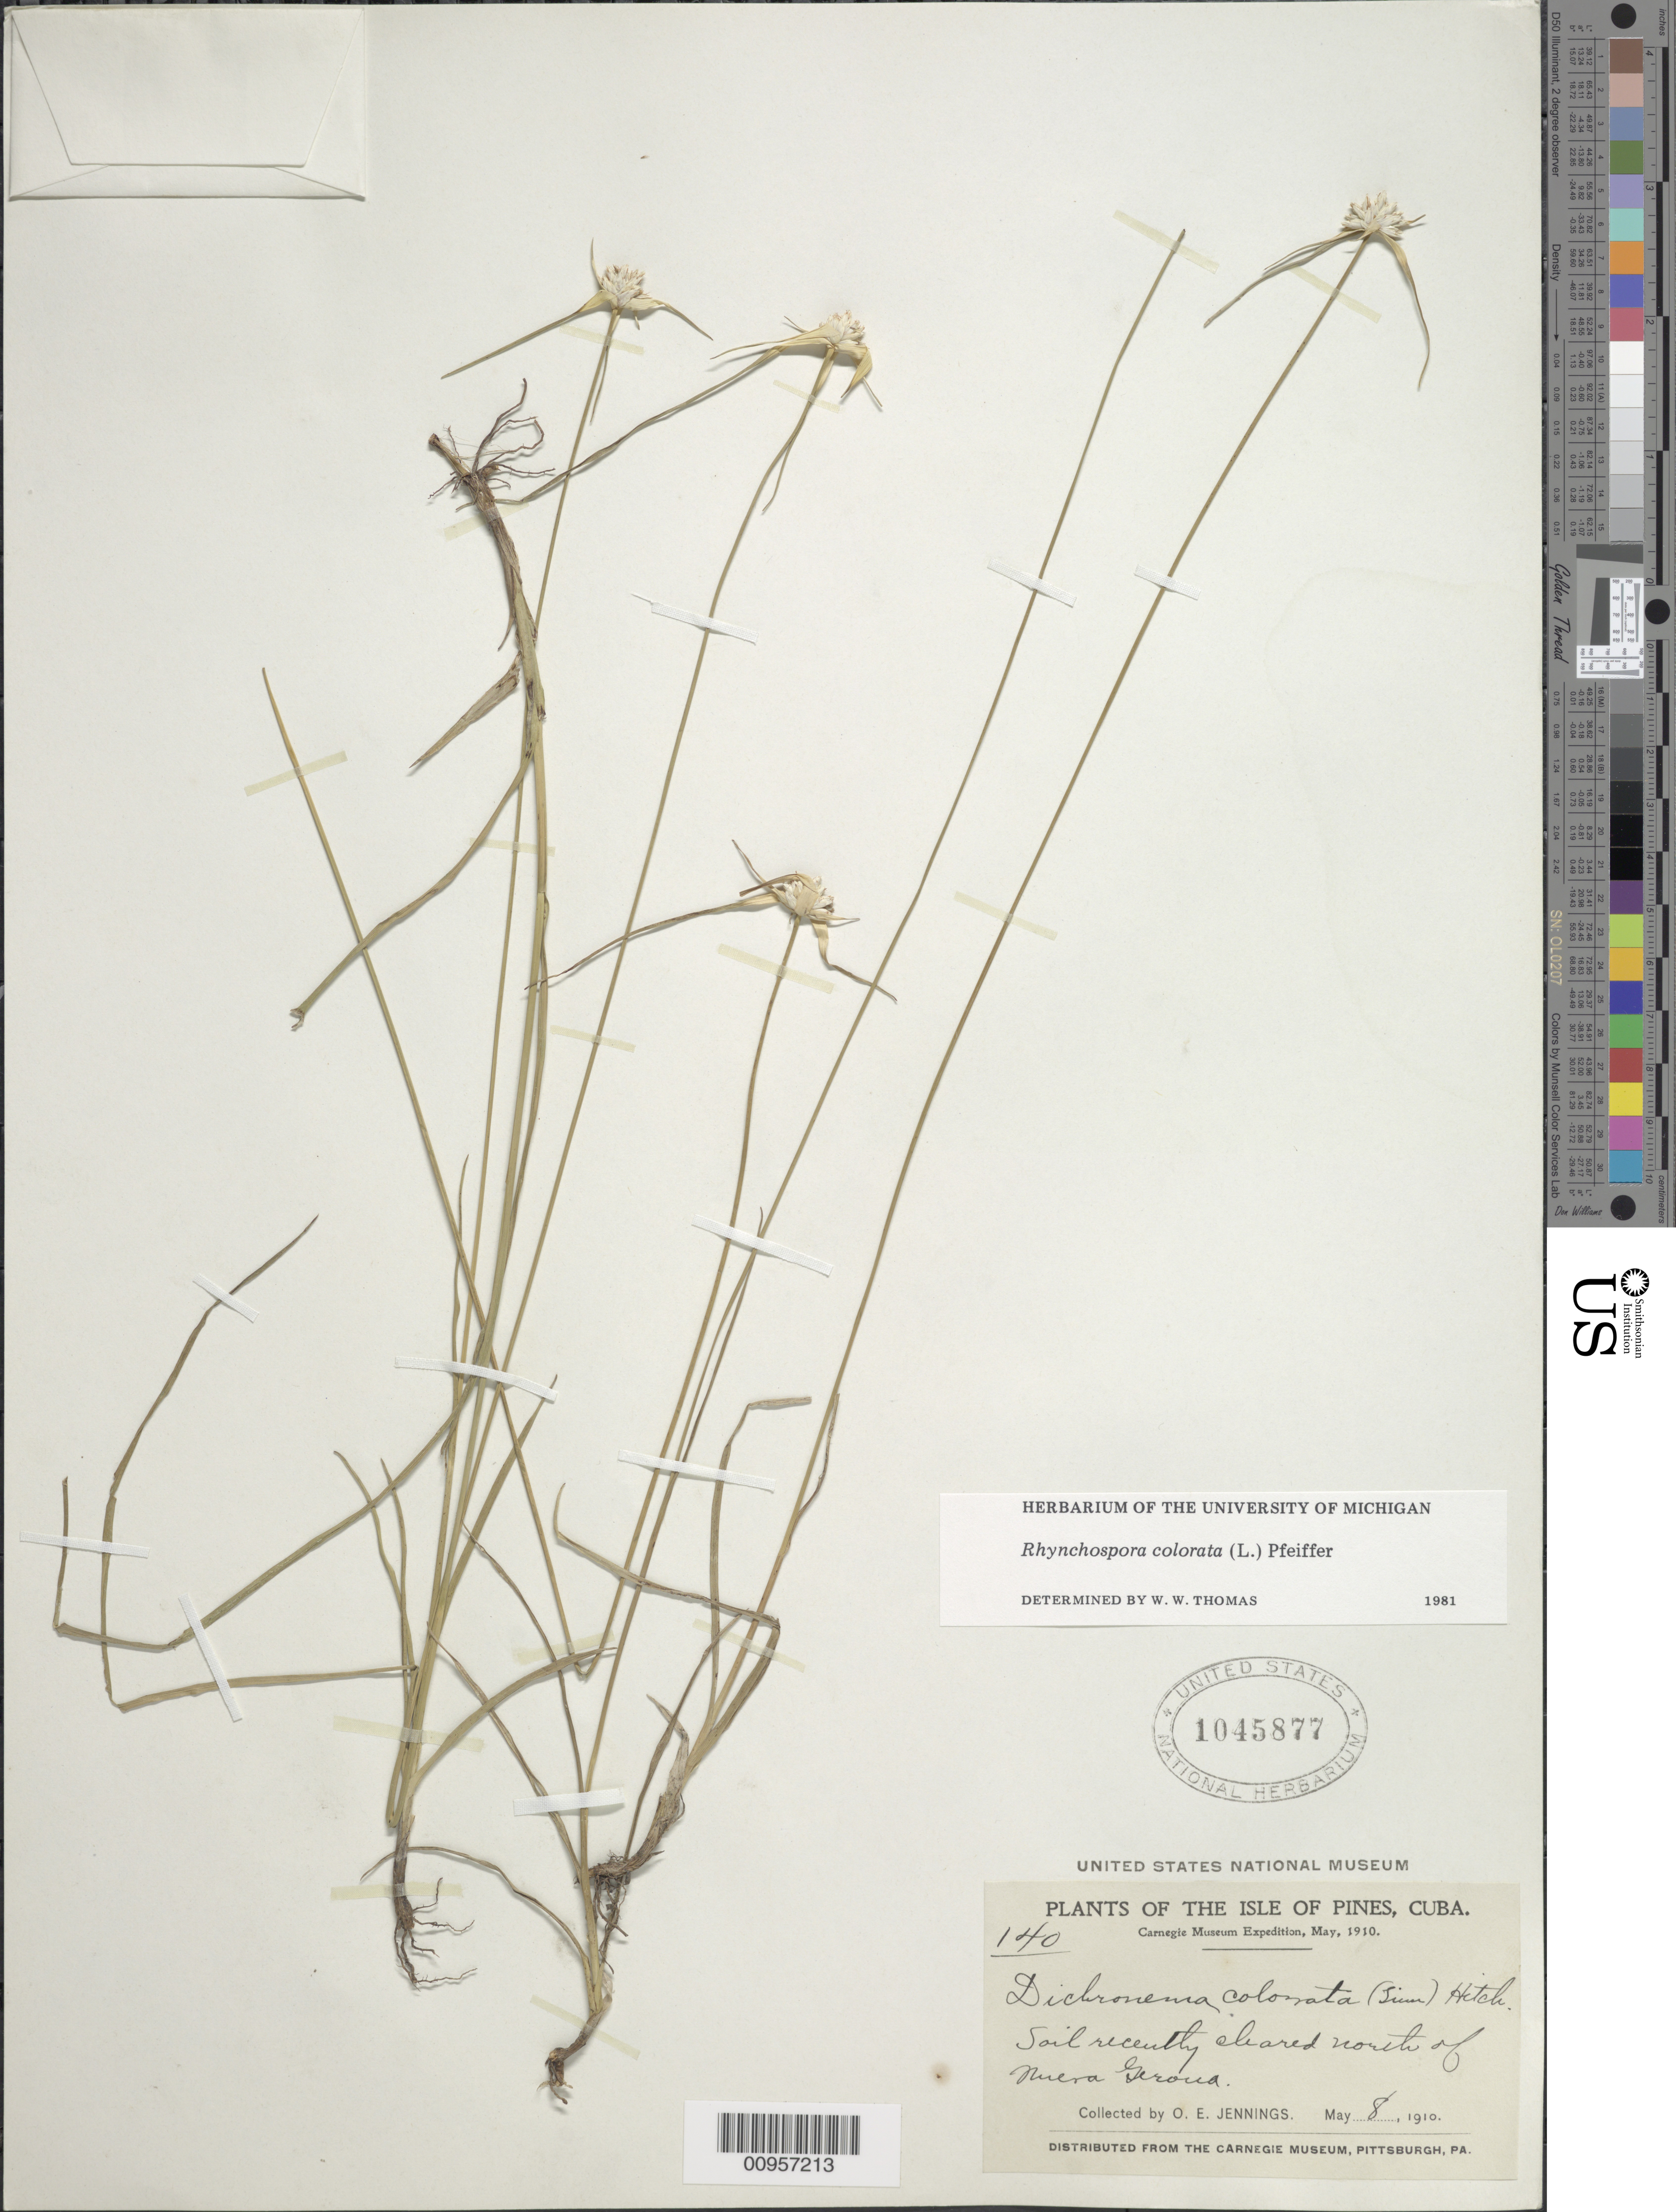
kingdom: Plantae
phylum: Tracheophyta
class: Liliopsida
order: Poales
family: Cyperaceae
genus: Rhynchospora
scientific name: Rhynchospora colorata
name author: (L.) H. Pfeiff.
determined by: Thomas, W. W.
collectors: O. E. Jennings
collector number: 140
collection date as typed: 08 May 1910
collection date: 1910-05-08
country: Cuba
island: Isla de la Juventud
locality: N of Nueva Gerona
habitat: Soil recently cleared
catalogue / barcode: US 1045877